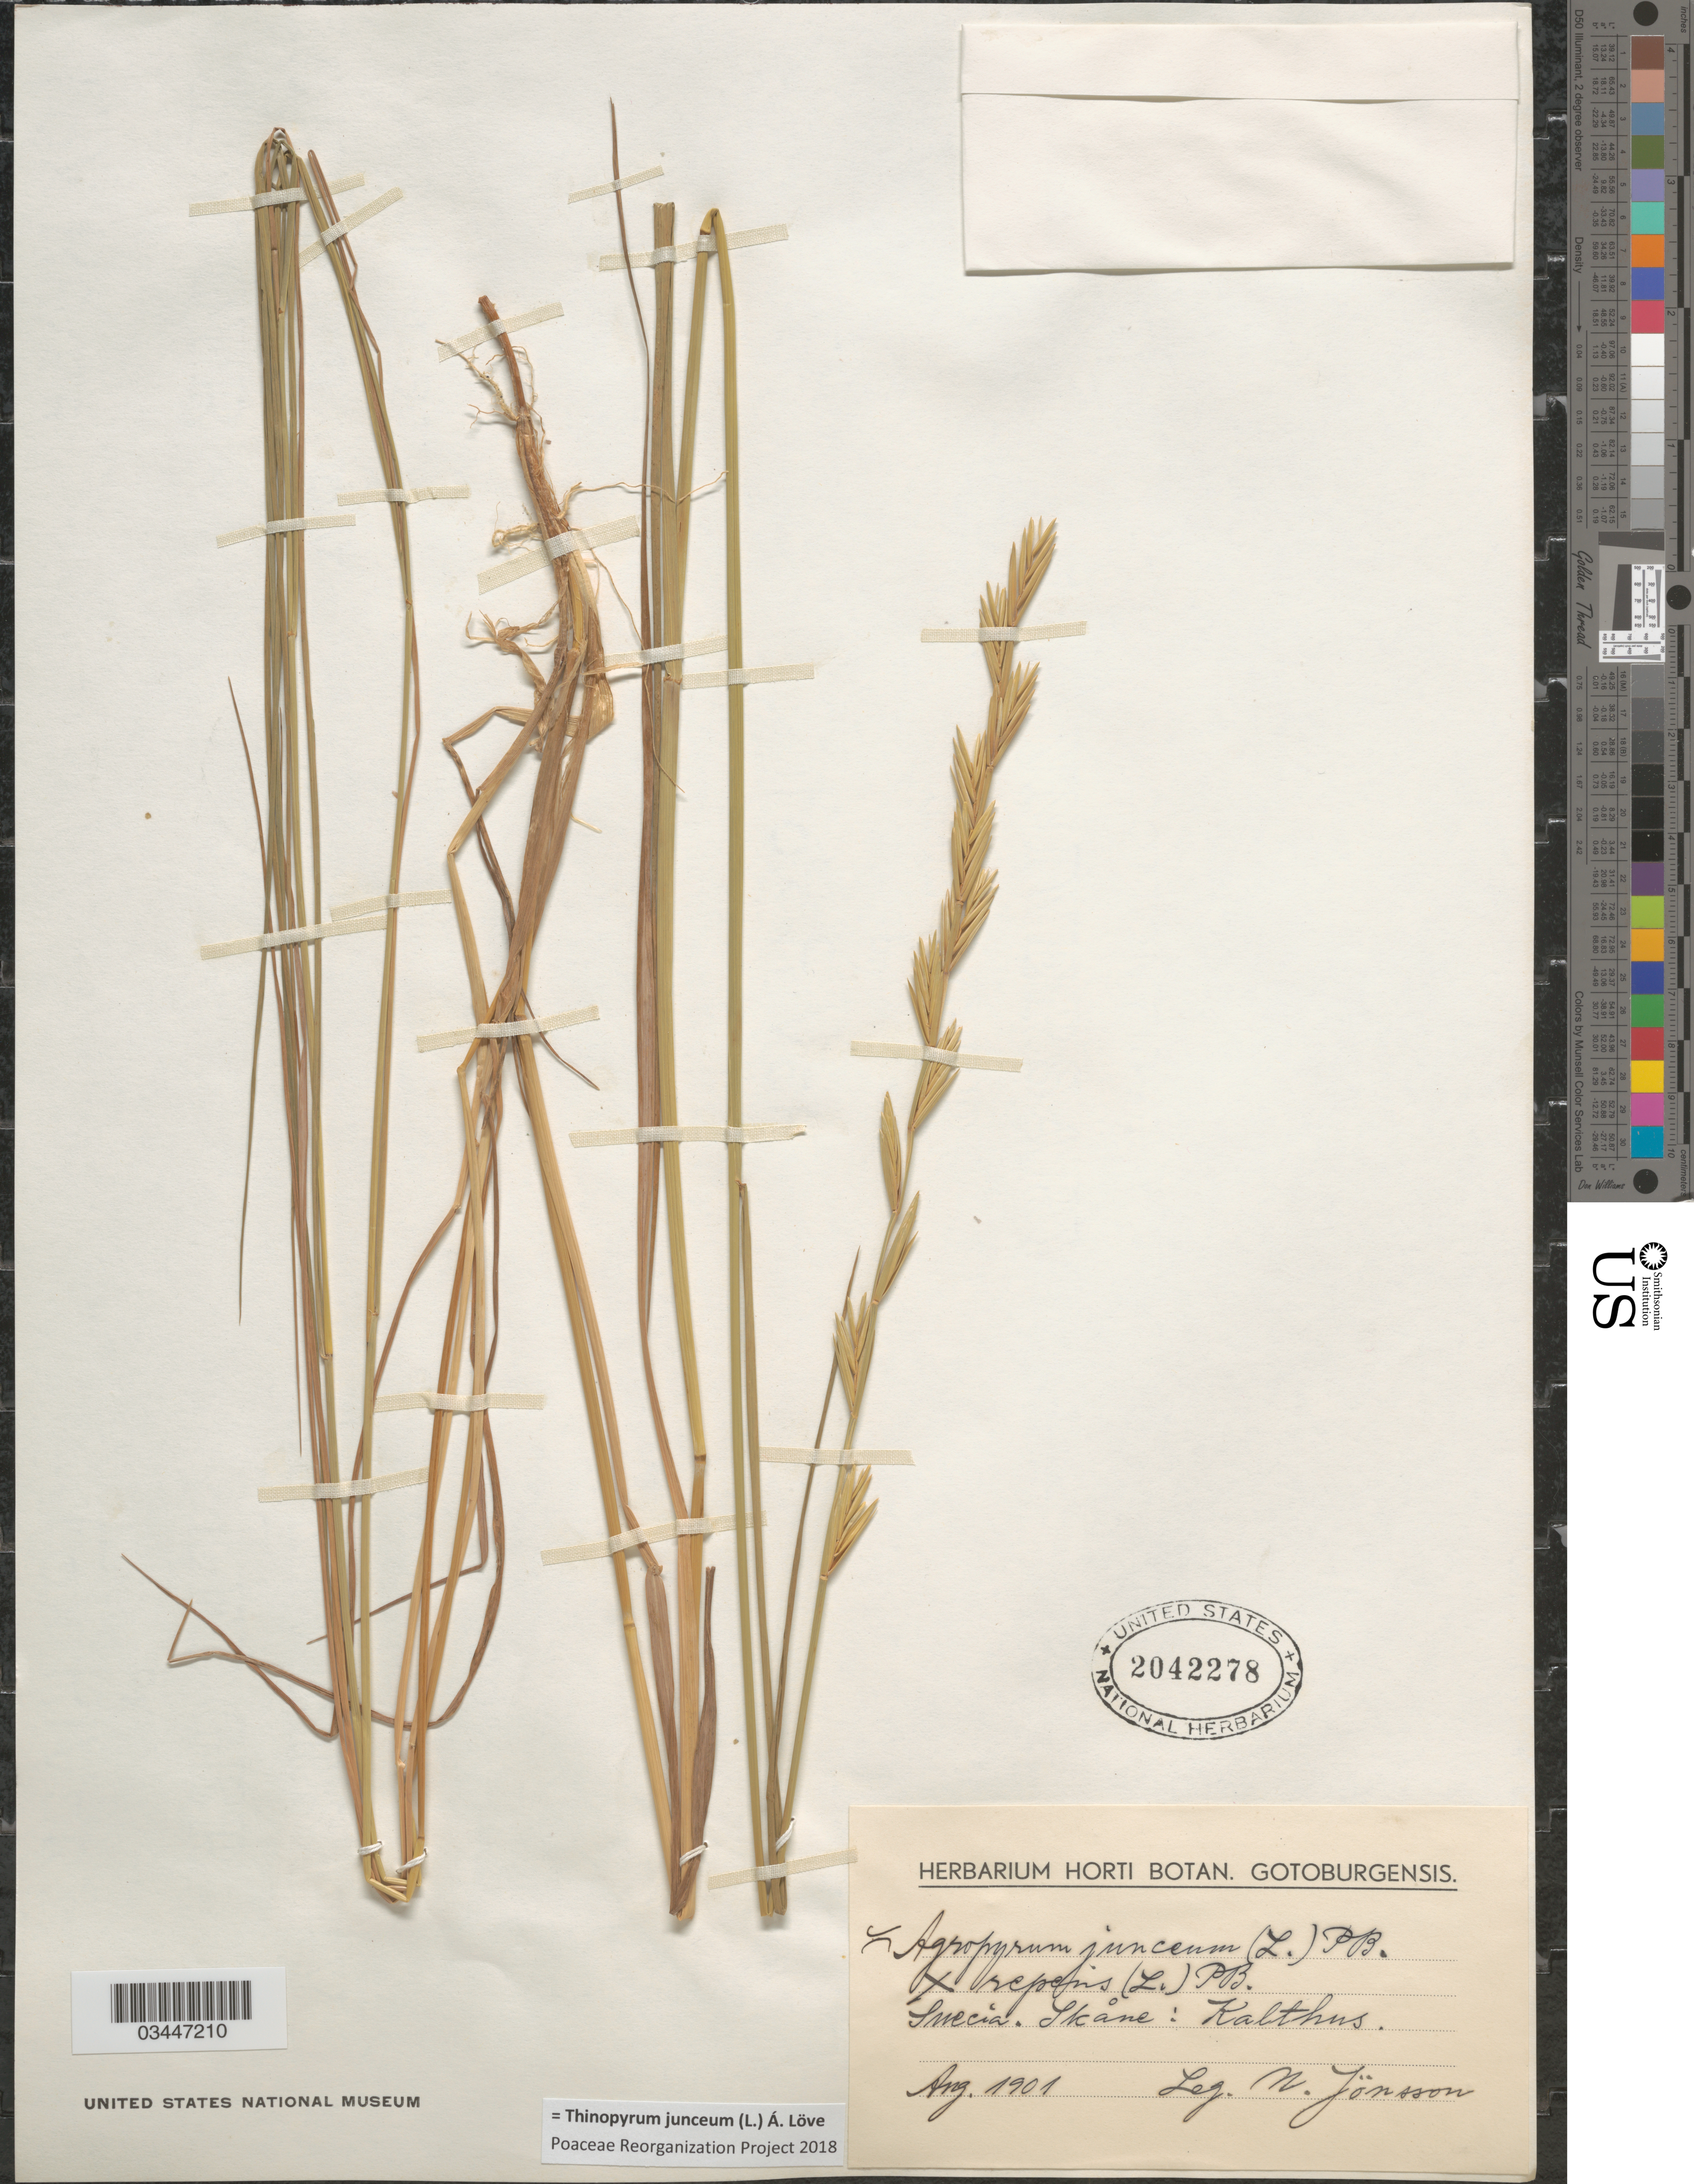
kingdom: Plantae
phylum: Tracheophyta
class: Liliopsida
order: Poales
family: Poaceae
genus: Thinopyrum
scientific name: Thinopyrum junceum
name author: (L.) Á. Löve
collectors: N. Jönsson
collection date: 1901-08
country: Sweden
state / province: Skåne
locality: Suecia: Kalthus.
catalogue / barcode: US 2042278